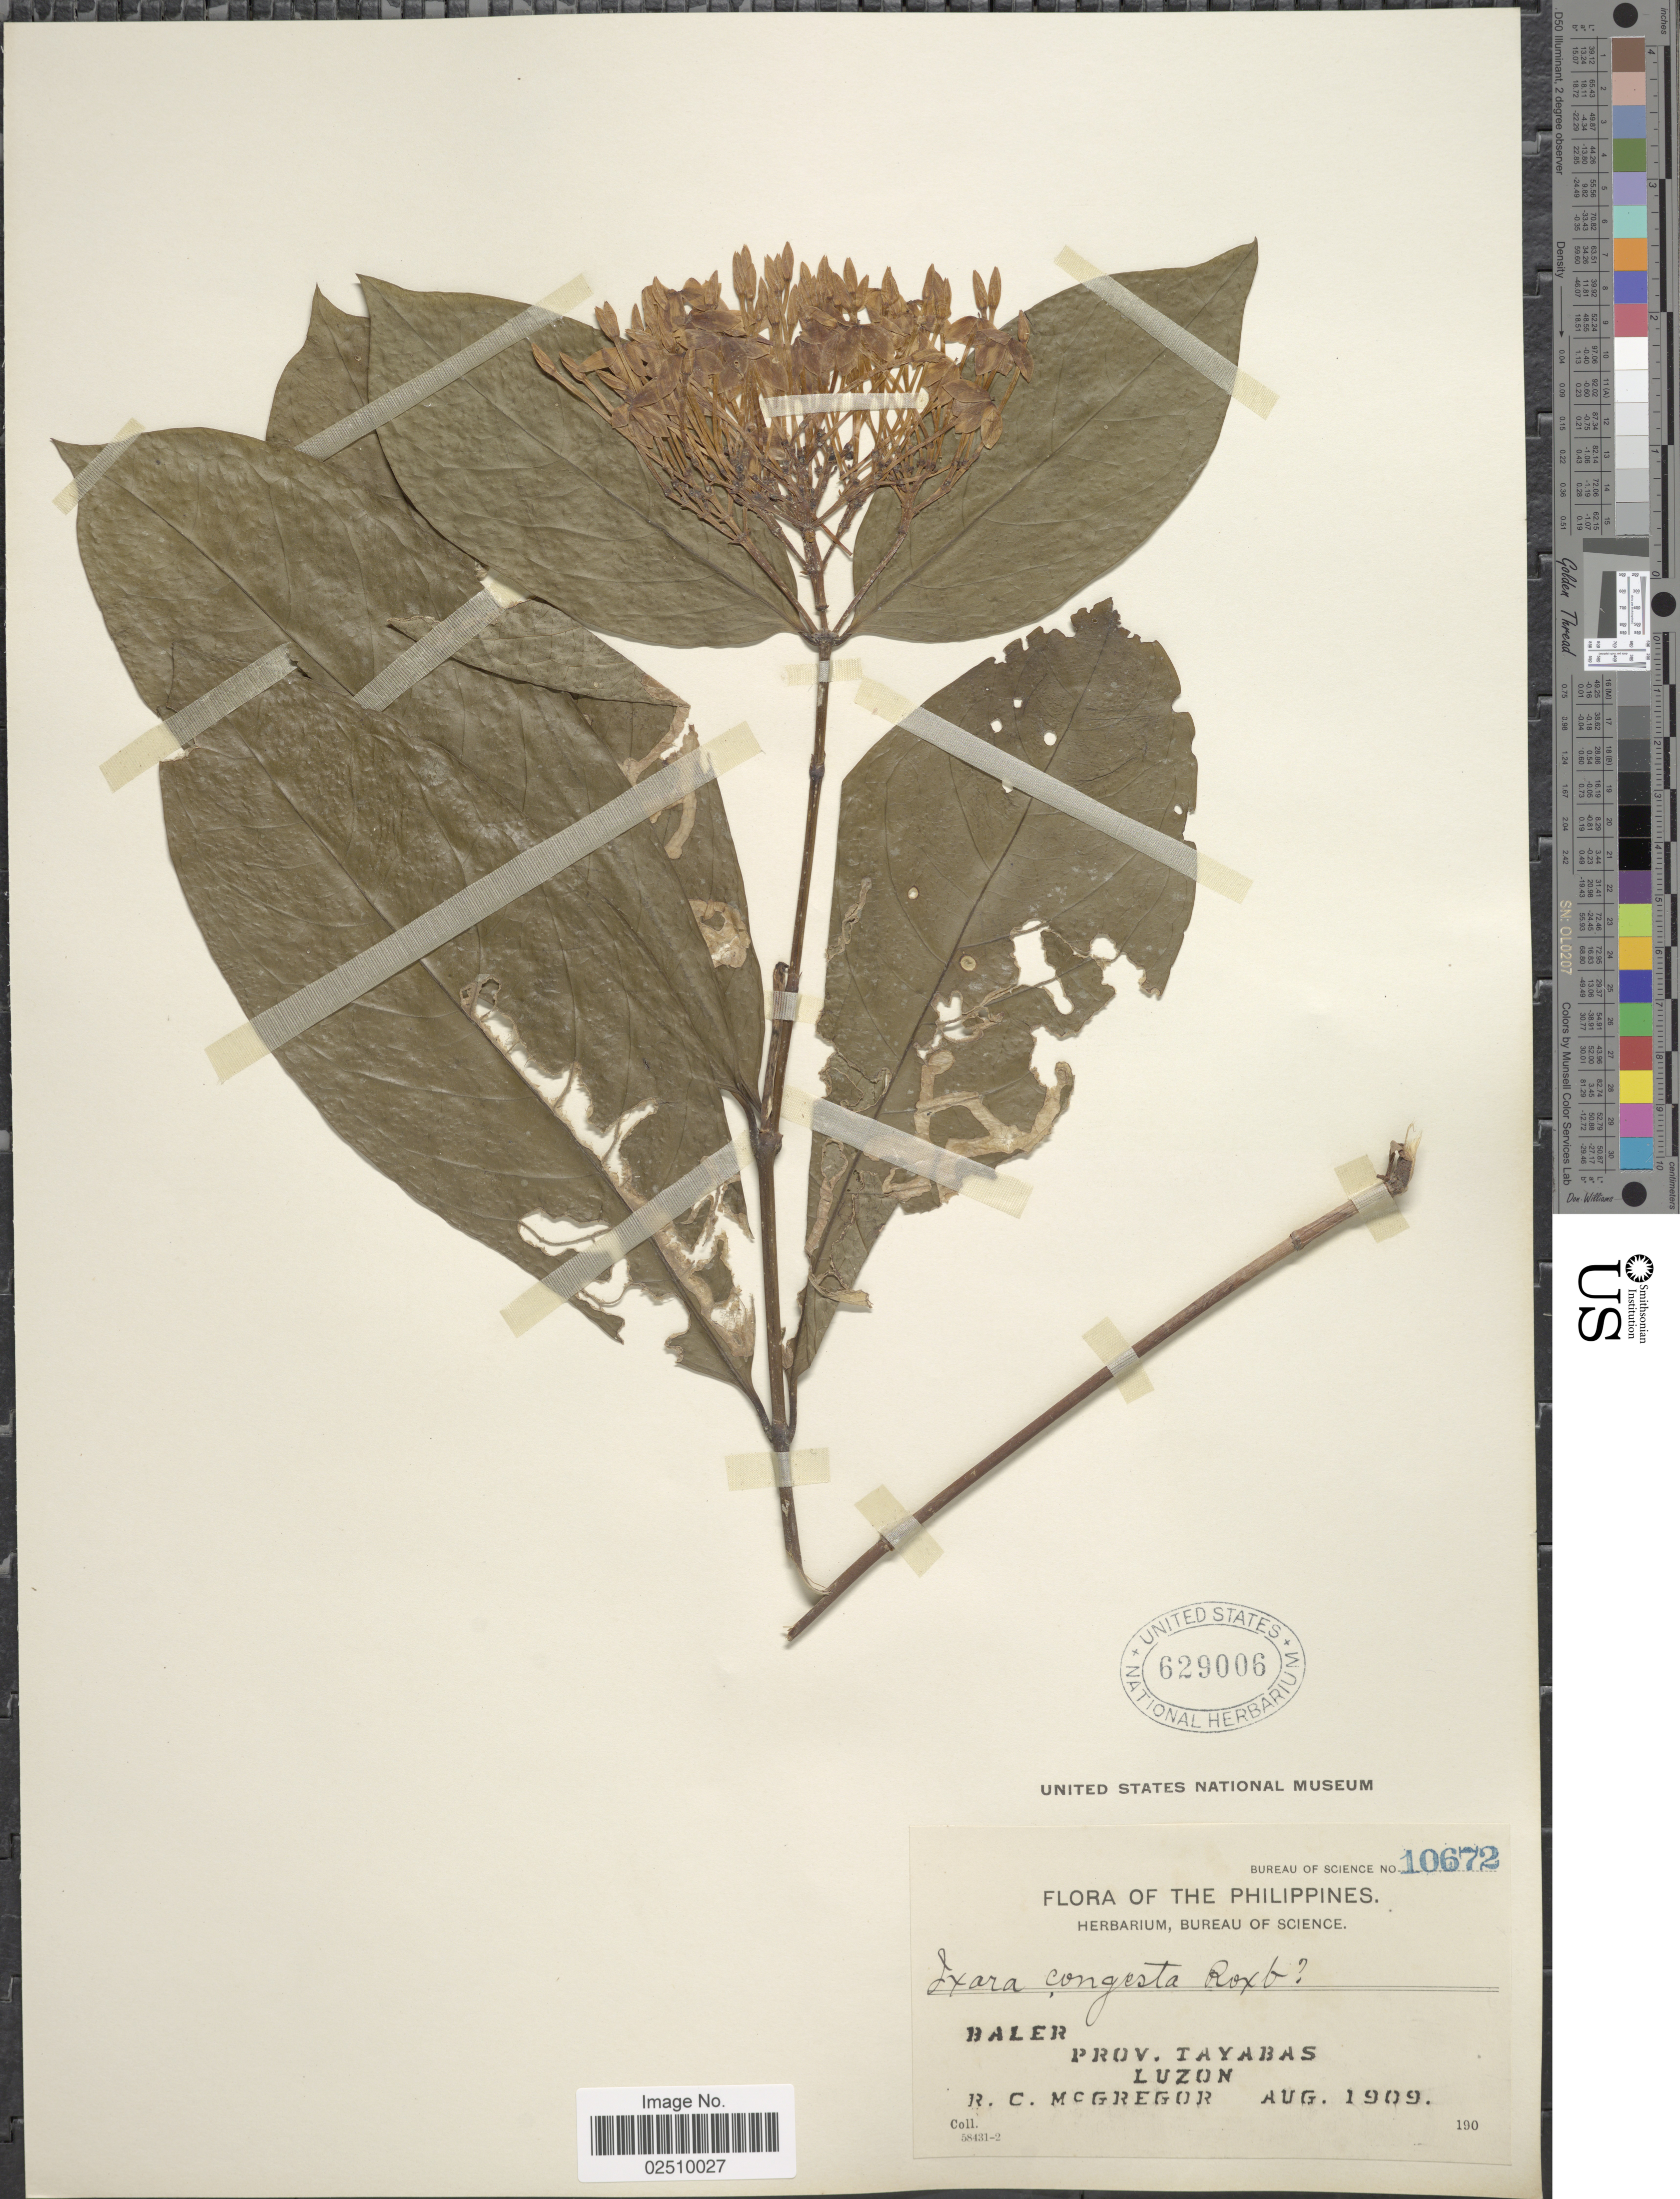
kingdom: Plantae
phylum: Tracheophyta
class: Magnoliopsida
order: Gentianales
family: Rubiaceae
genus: Ixora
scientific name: Ixora fulgens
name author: Bremek.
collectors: R. C. McGregor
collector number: Bureau of Science 10672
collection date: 1909-08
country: Philippines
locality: Baler, Prov. Tayabas, Luzon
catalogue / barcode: US 629006